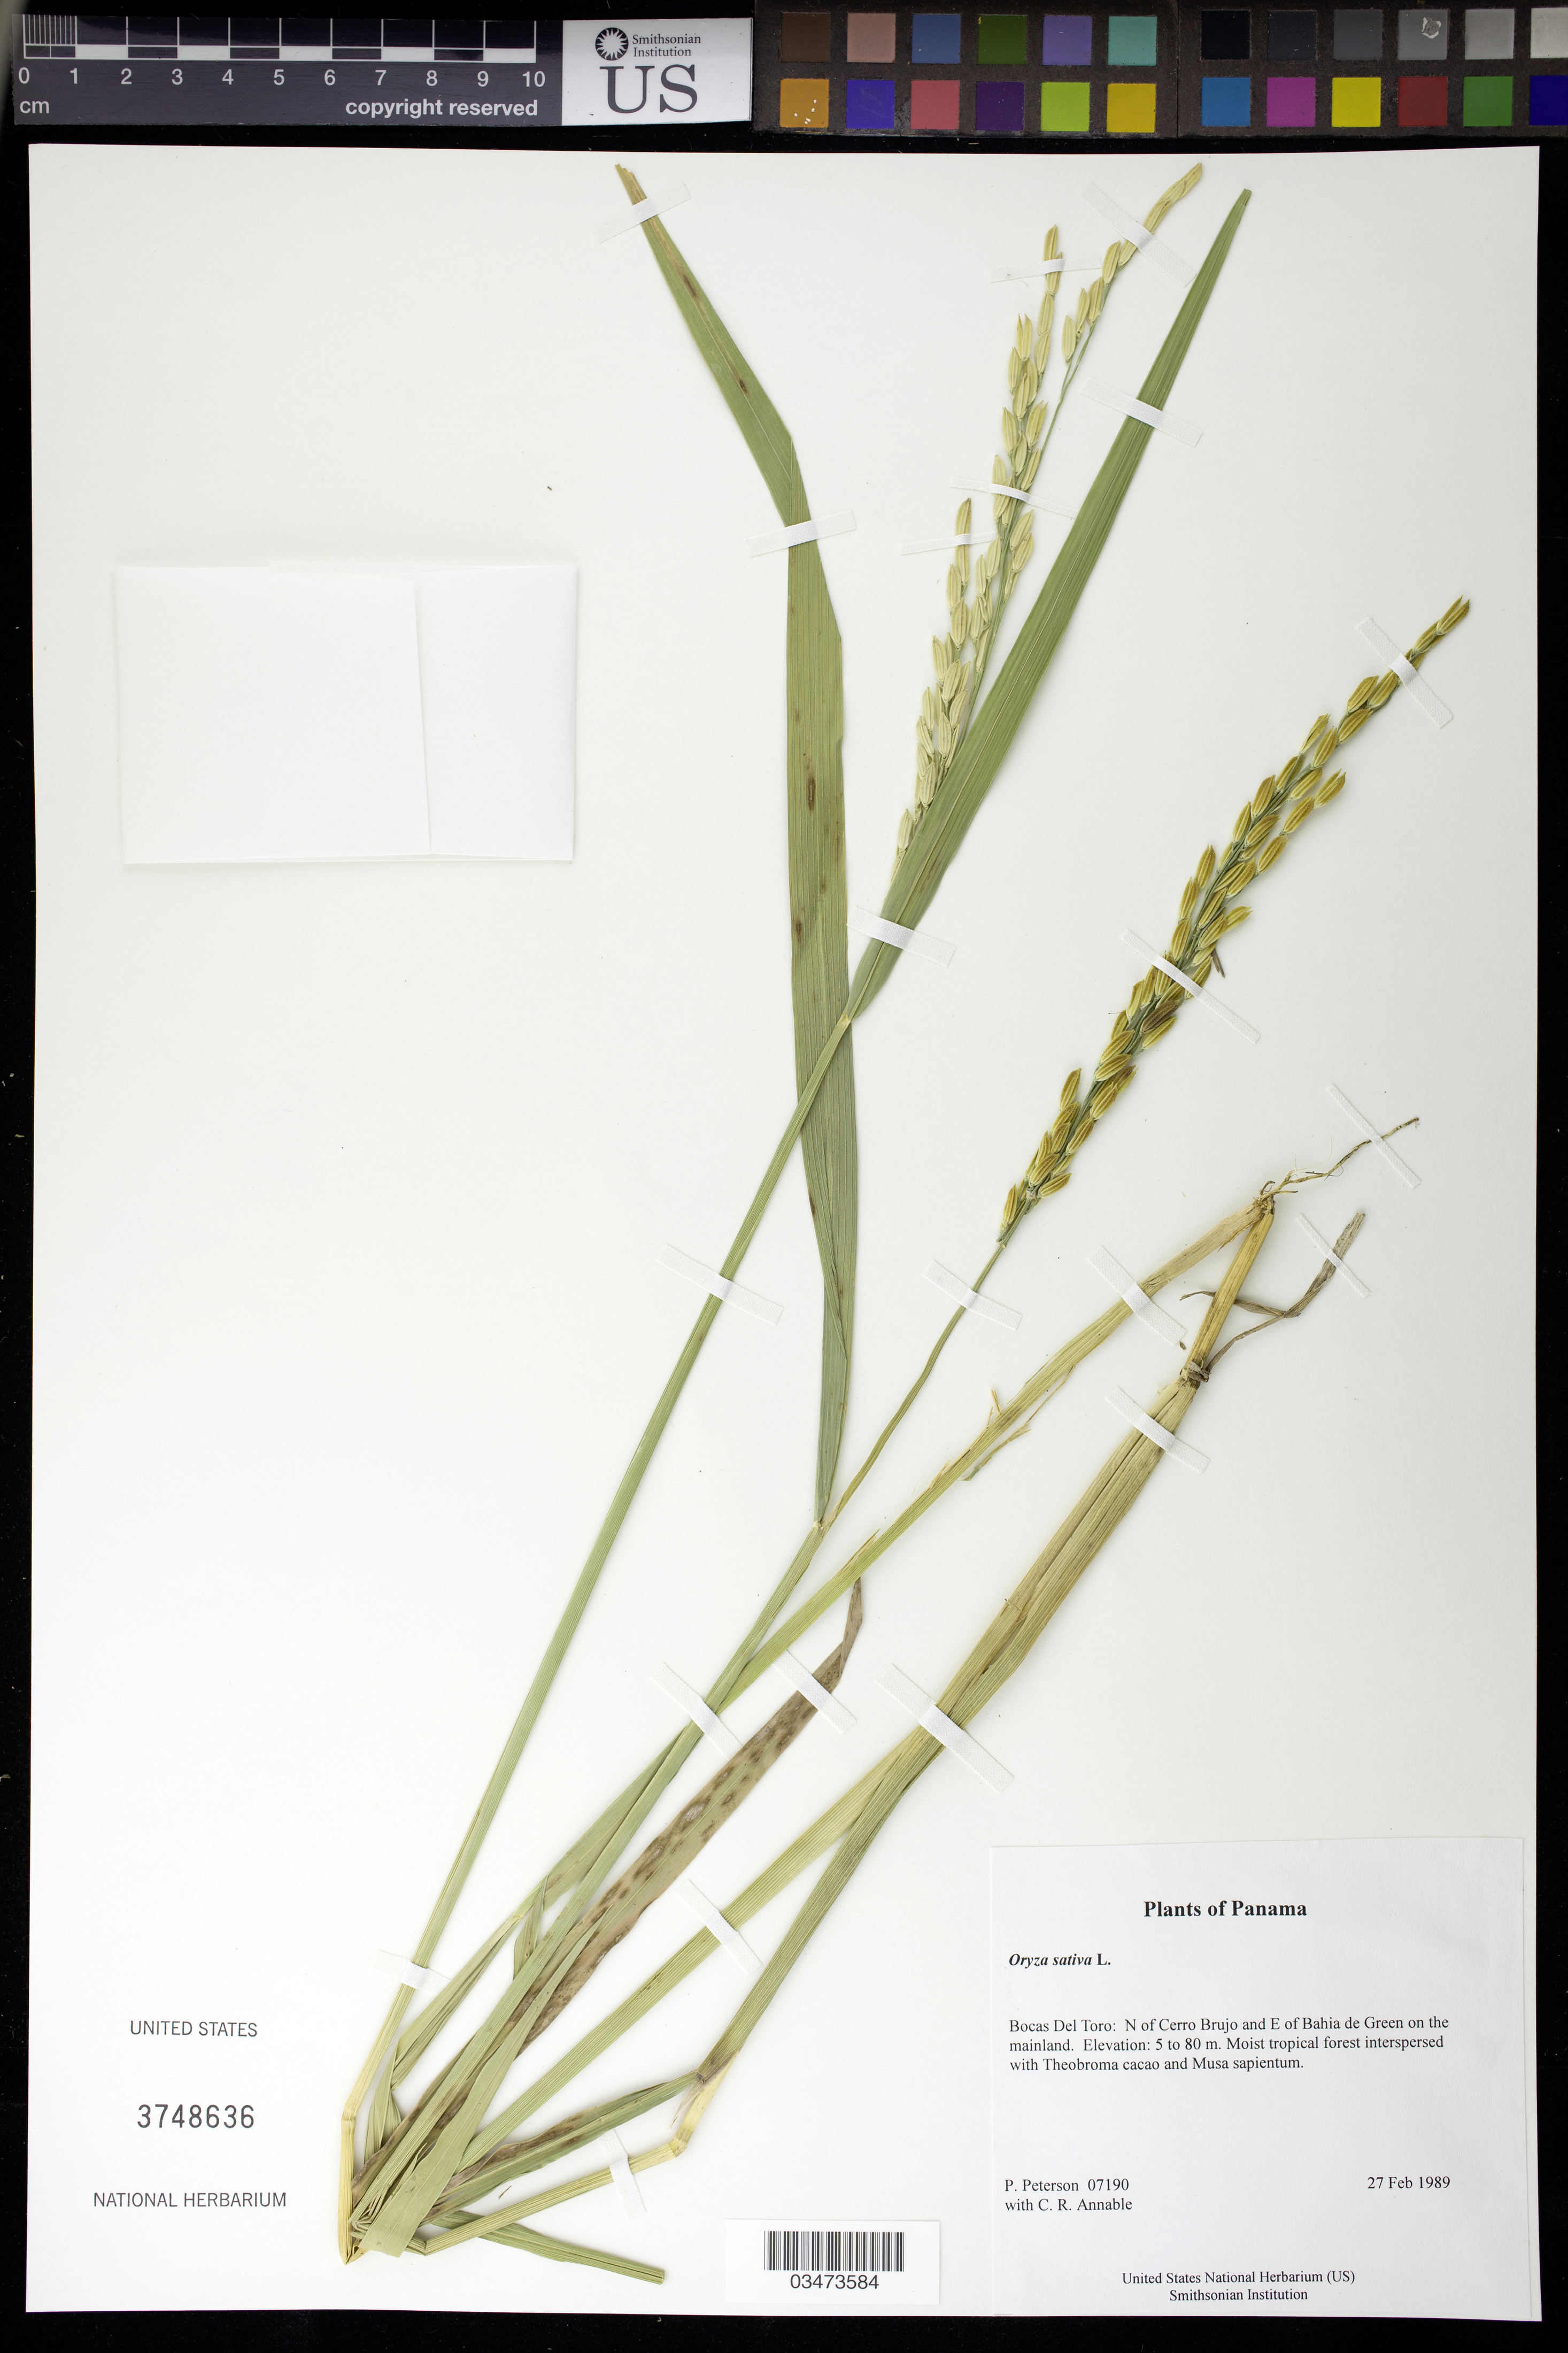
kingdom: Plantae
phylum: Tracheophyta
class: Liliopsida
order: Poales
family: Poaceae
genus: Oryza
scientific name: Oryza sativa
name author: L.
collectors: P. M. Peterson & C. R. Annable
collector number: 07190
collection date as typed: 27 Feb 1989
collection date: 1989-02-27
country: Panama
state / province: Bocas del Toro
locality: N of Cerro Brujo and E of Bahia de Green on the mainland.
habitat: Moist tropical forest interspersed with Theobroma cacao and Musa sapientum.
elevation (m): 5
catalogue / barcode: US 3748636